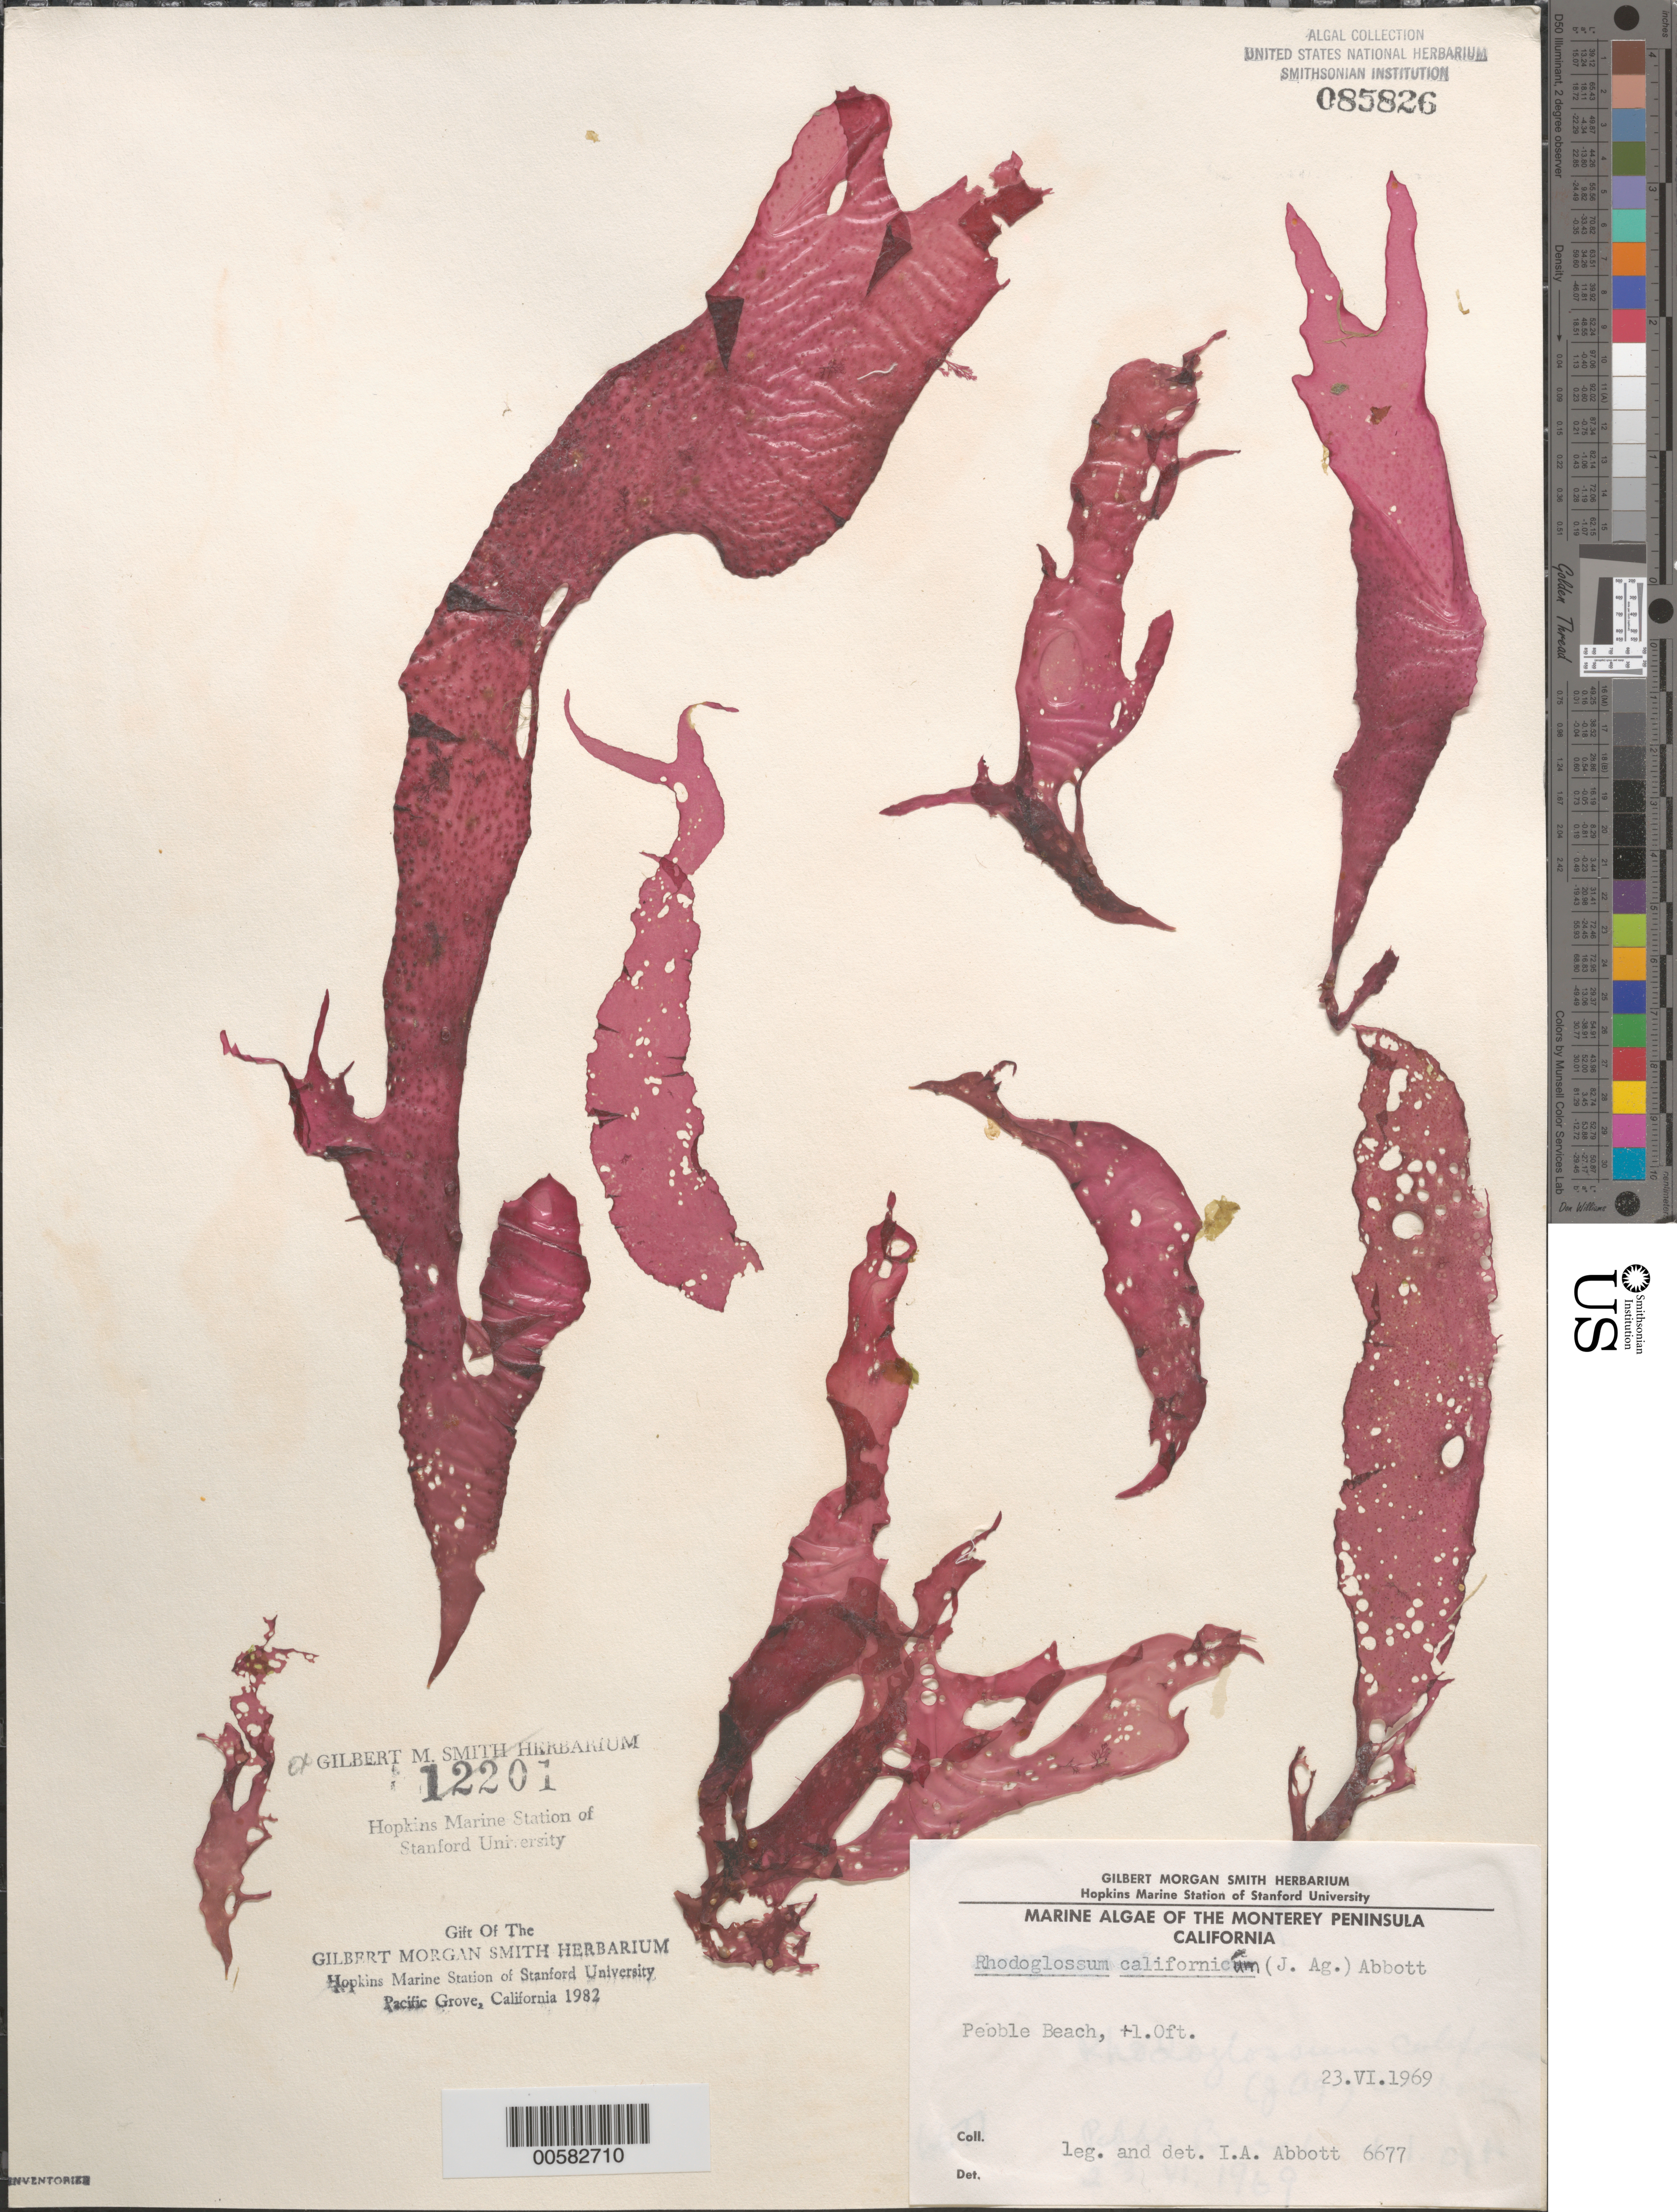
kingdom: Plantae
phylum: Rhodophyta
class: Florideophyceae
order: Gigartinales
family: Gigartinaceae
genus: Mazzaella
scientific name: Mazzaella californica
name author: (J. Agardh) G. De Toni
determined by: Algae name updating Project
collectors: I. A. Abbott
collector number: IAA 6677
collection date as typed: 23 Jun 1969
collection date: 1969-06-23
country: United States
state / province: California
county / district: Monterey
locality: Pebble Beach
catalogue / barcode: US 85826